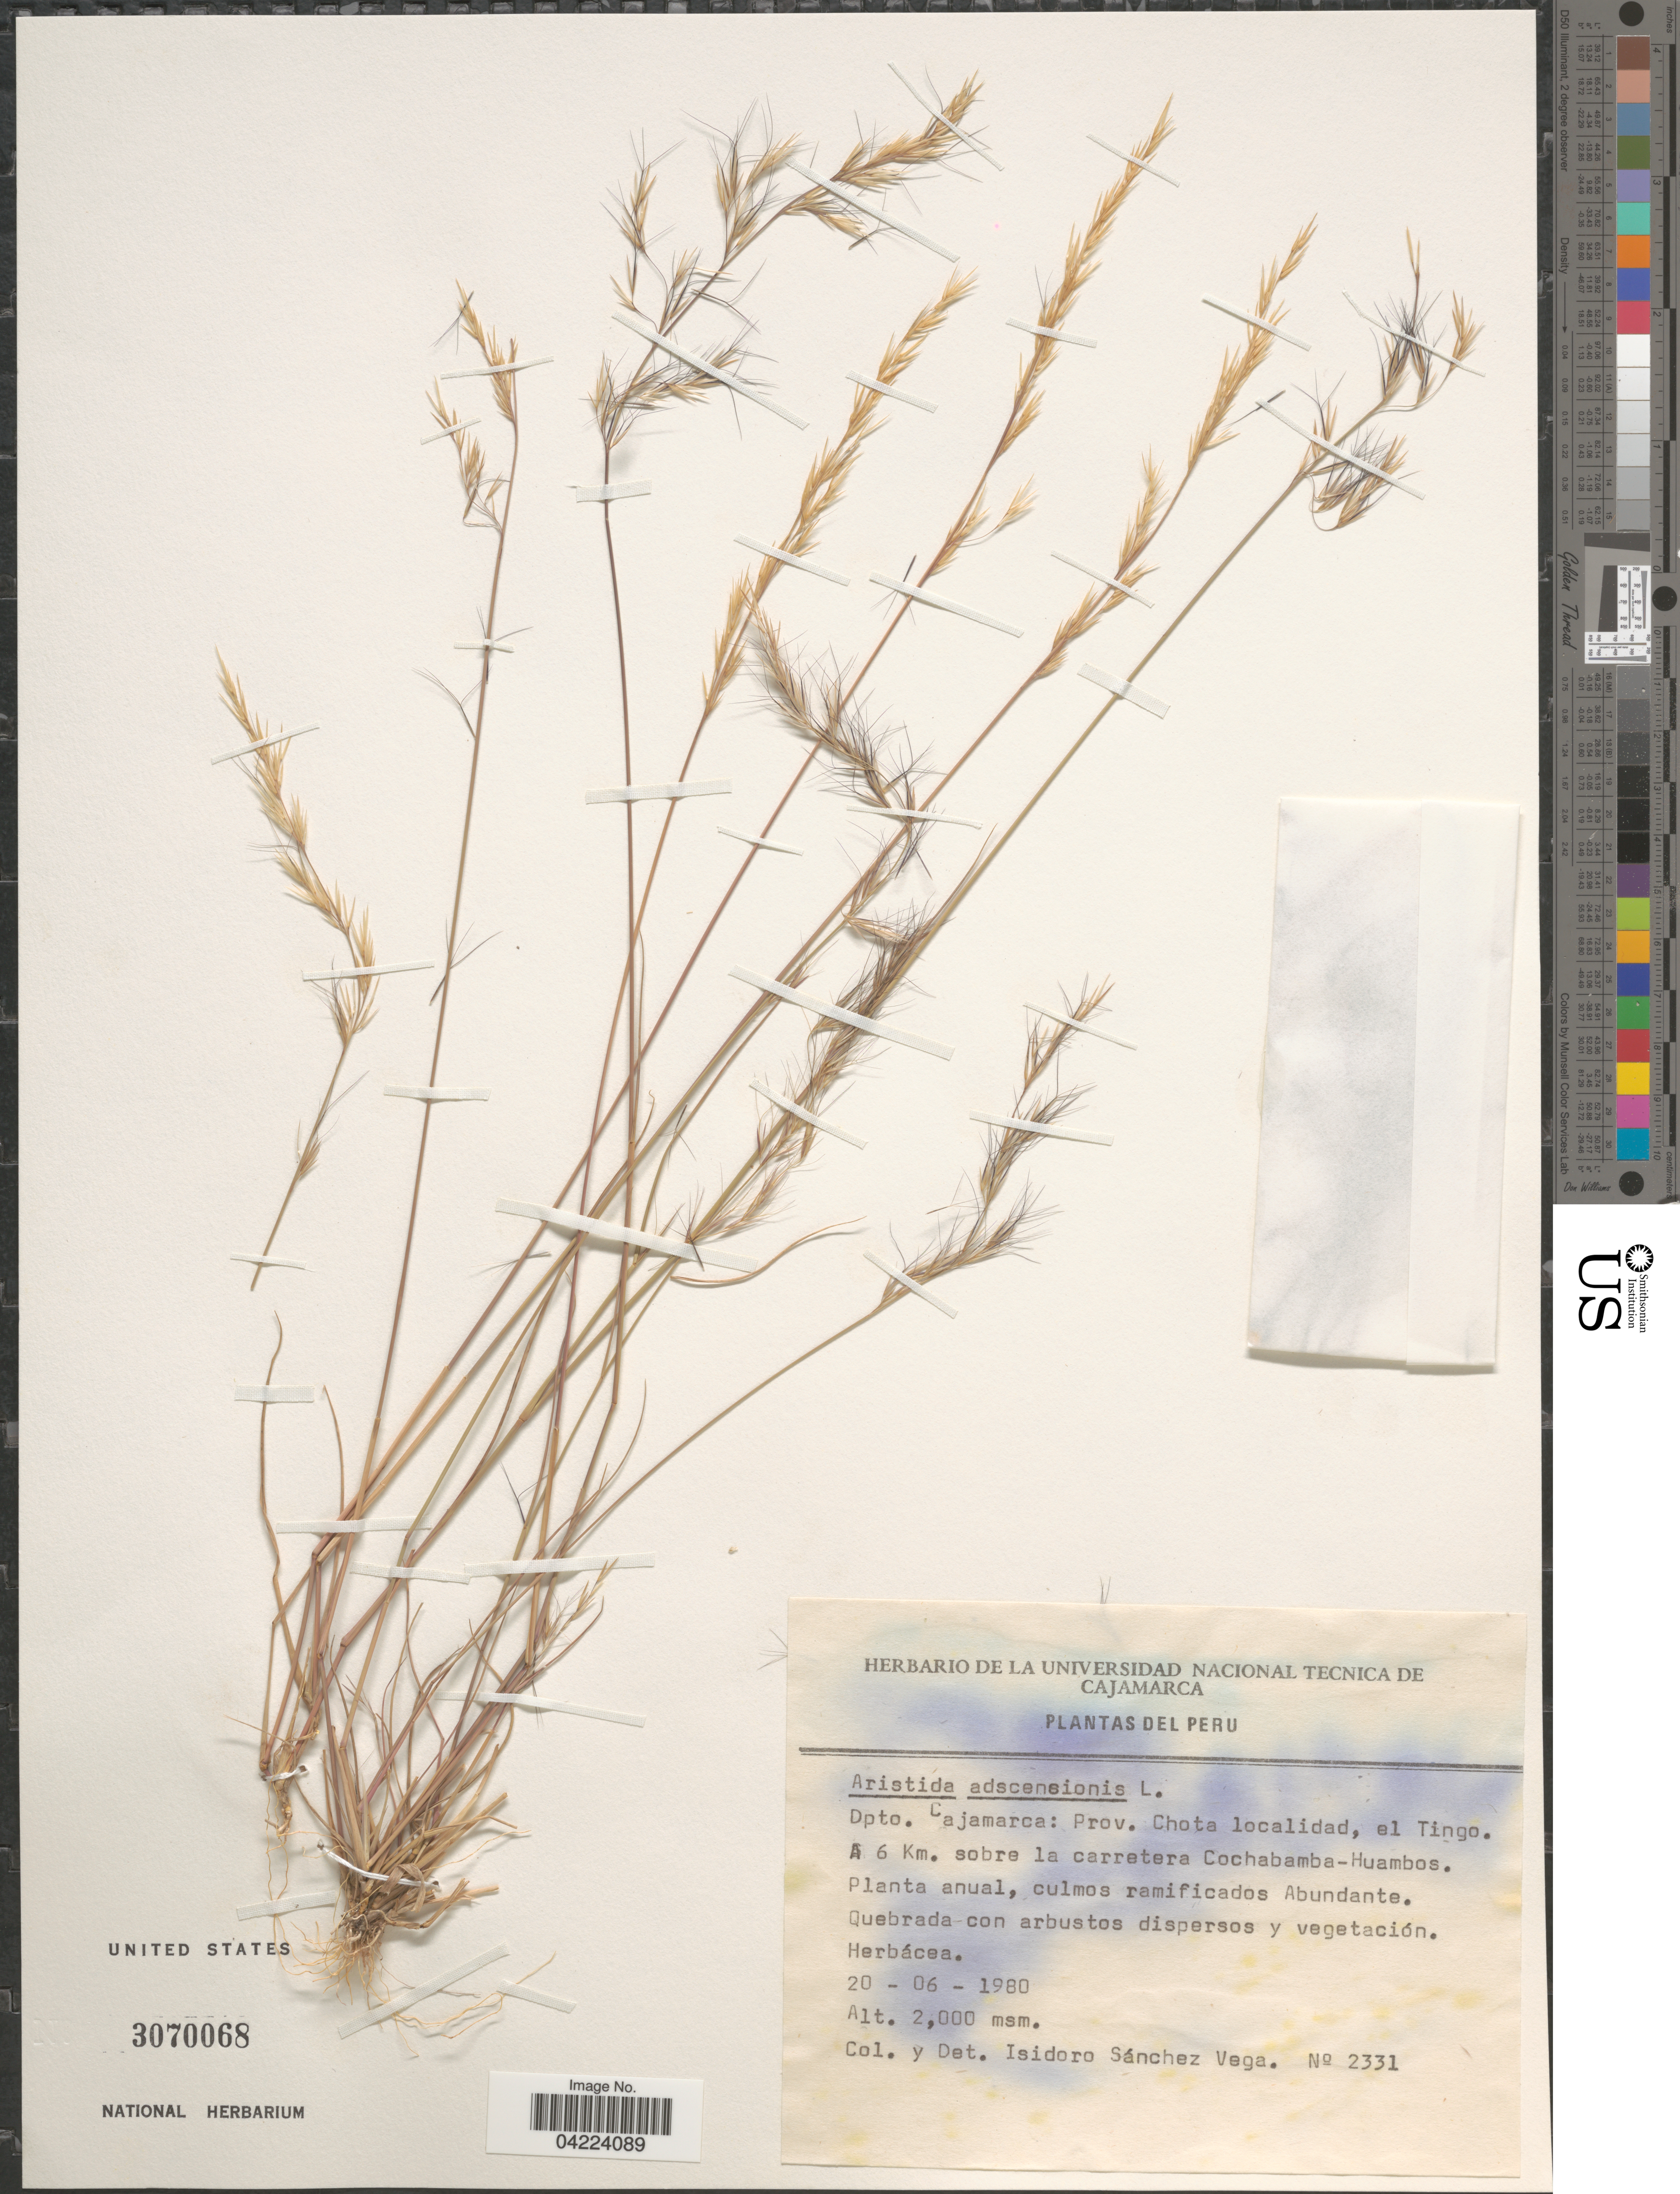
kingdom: Plantae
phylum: Tracheophyta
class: Liliopsida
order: Poales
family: Poaceae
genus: Aristida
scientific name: Aristida adscensionis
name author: L.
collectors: I. Sánchez Vega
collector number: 2331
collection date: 1980-06-20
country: Peru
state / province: Cajamarca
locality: Dpto. Cajamarca: Prov. Chota localidad, el Tingo. A 6 Km. sobre la carretera Cochabamba-Huambos.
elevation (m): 2000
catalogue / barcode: US 3070068